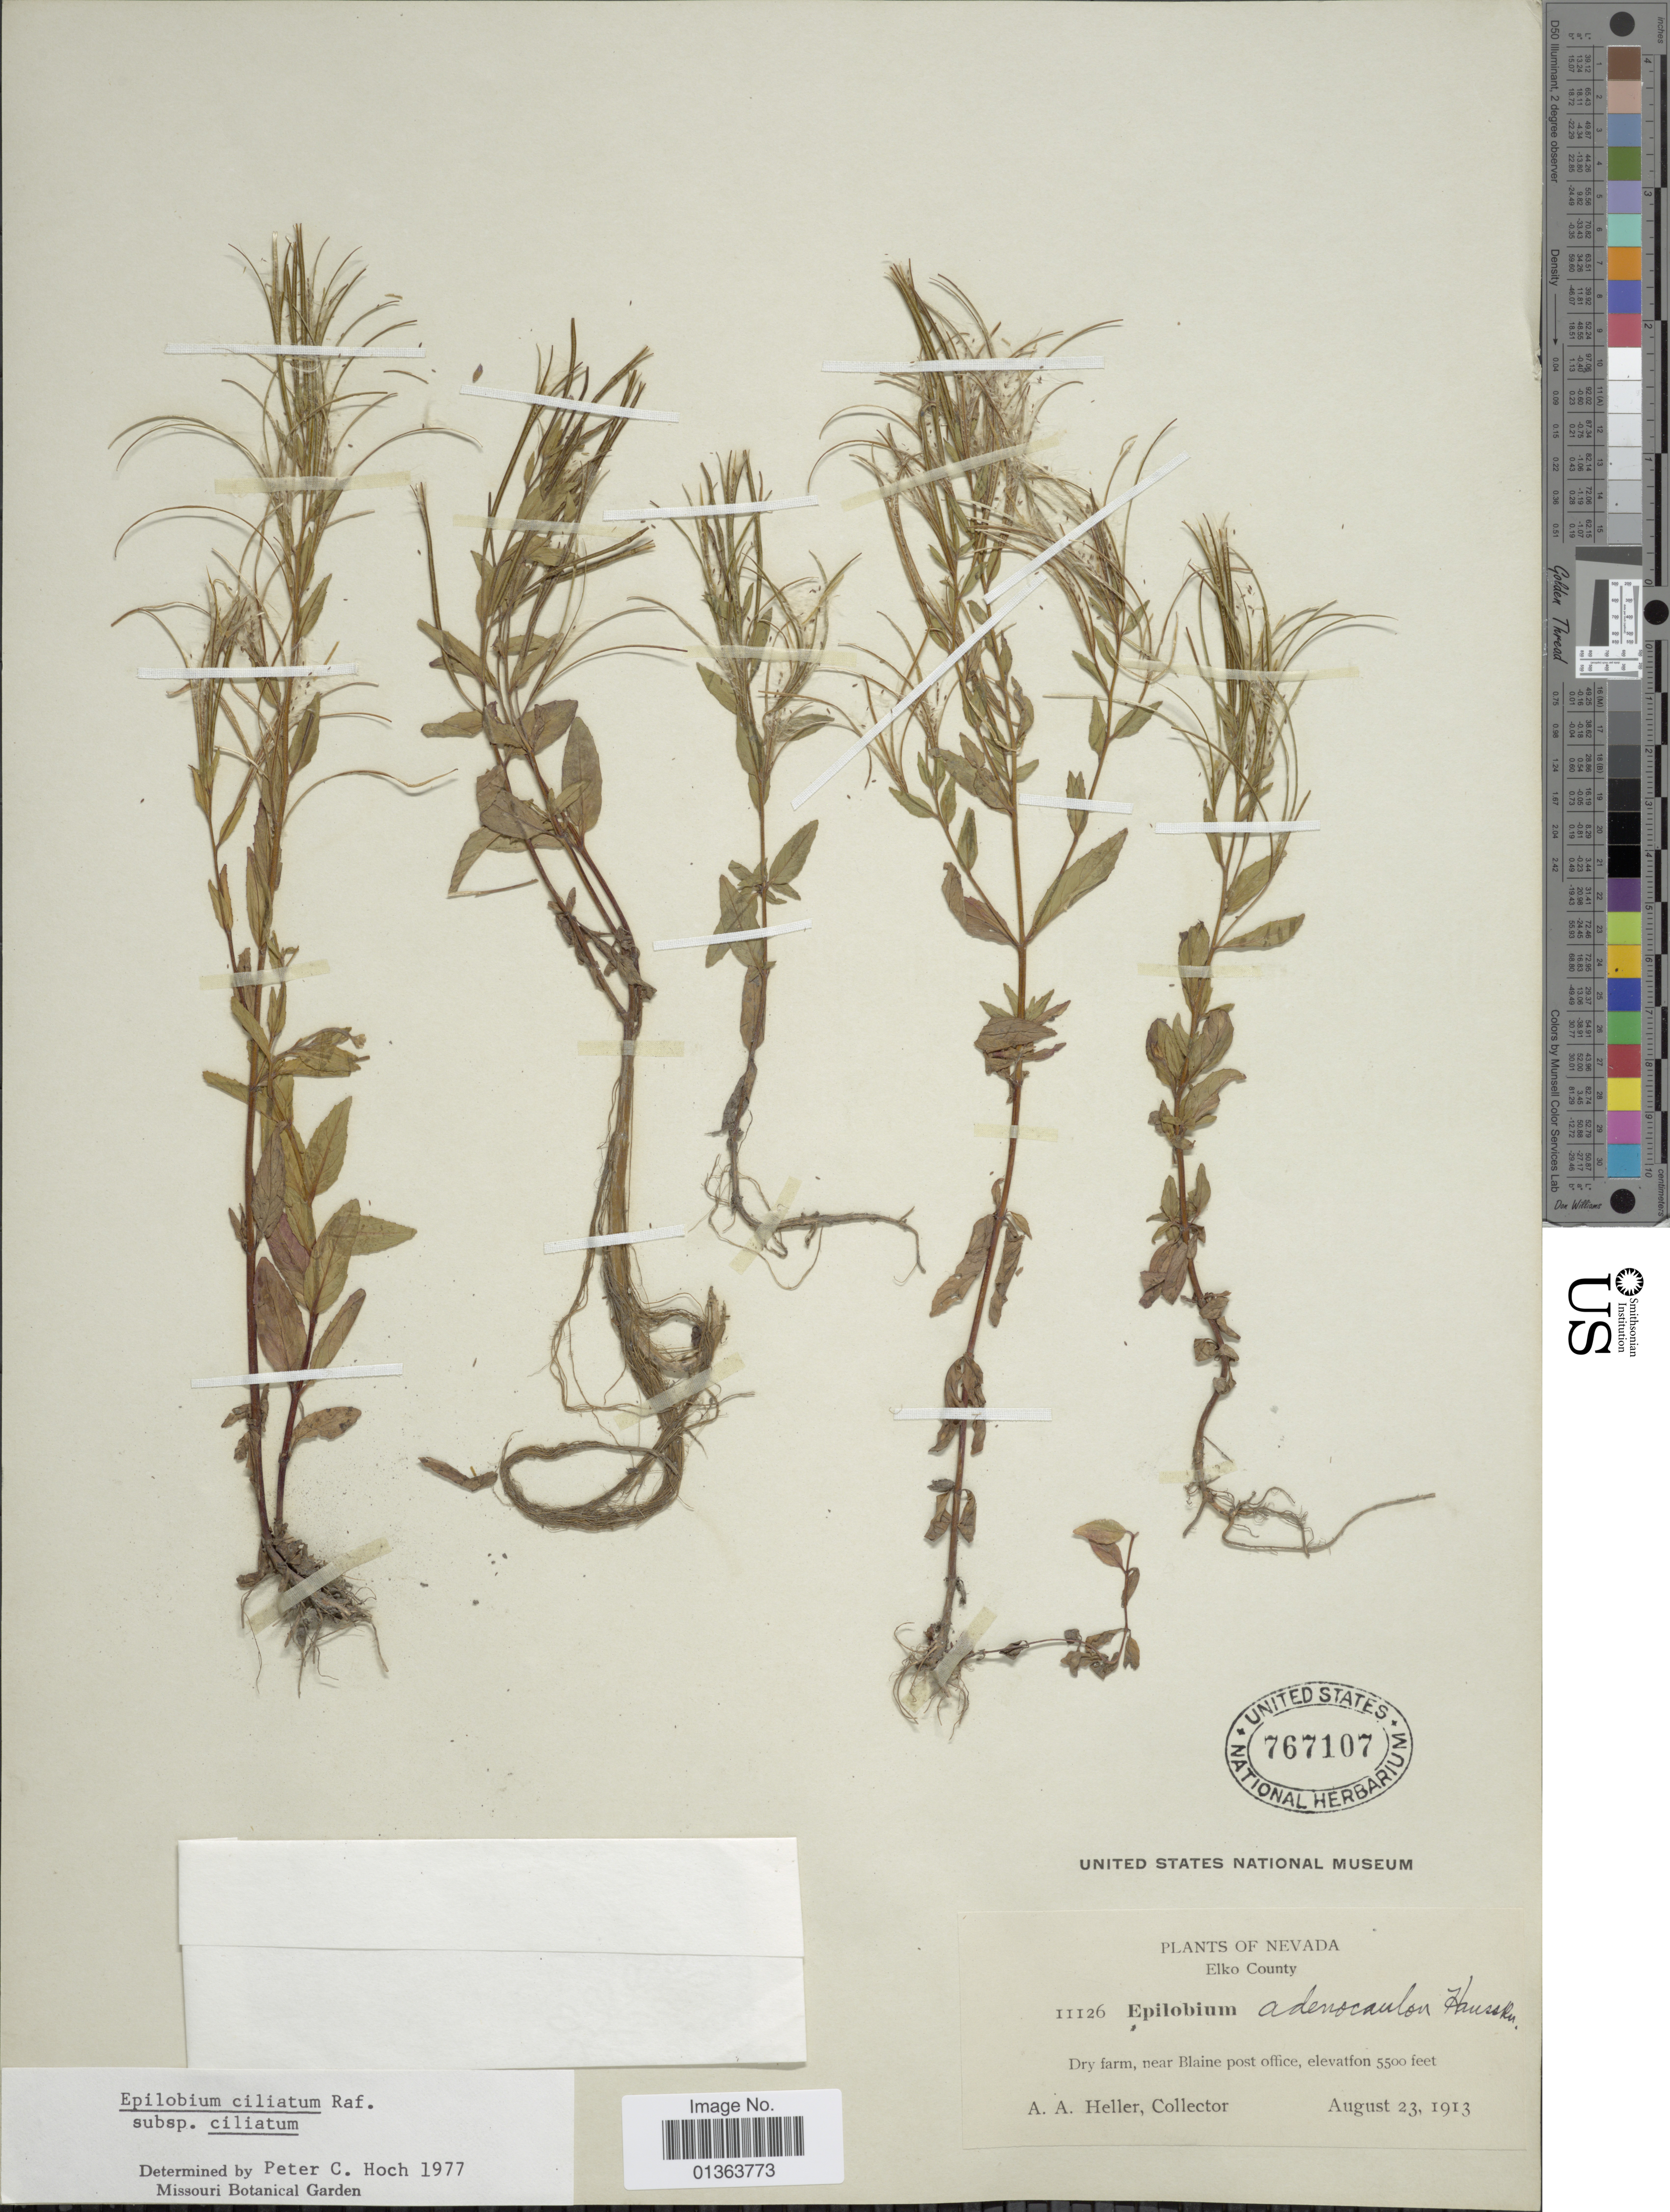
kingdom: Plantae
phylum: Tracheophyta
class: Magnoliopsida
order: Myrtales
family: Onagraceae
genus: Epilobium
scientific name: Epilobium ciliatum subsp. ciliatum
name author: Raf.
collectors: A. A. Heller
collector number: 11126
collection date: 1913-08-23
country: United States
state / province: Nevada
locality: Elko County. Dry farm, near Blaine post office.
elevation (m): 1676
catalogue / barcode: US 767107